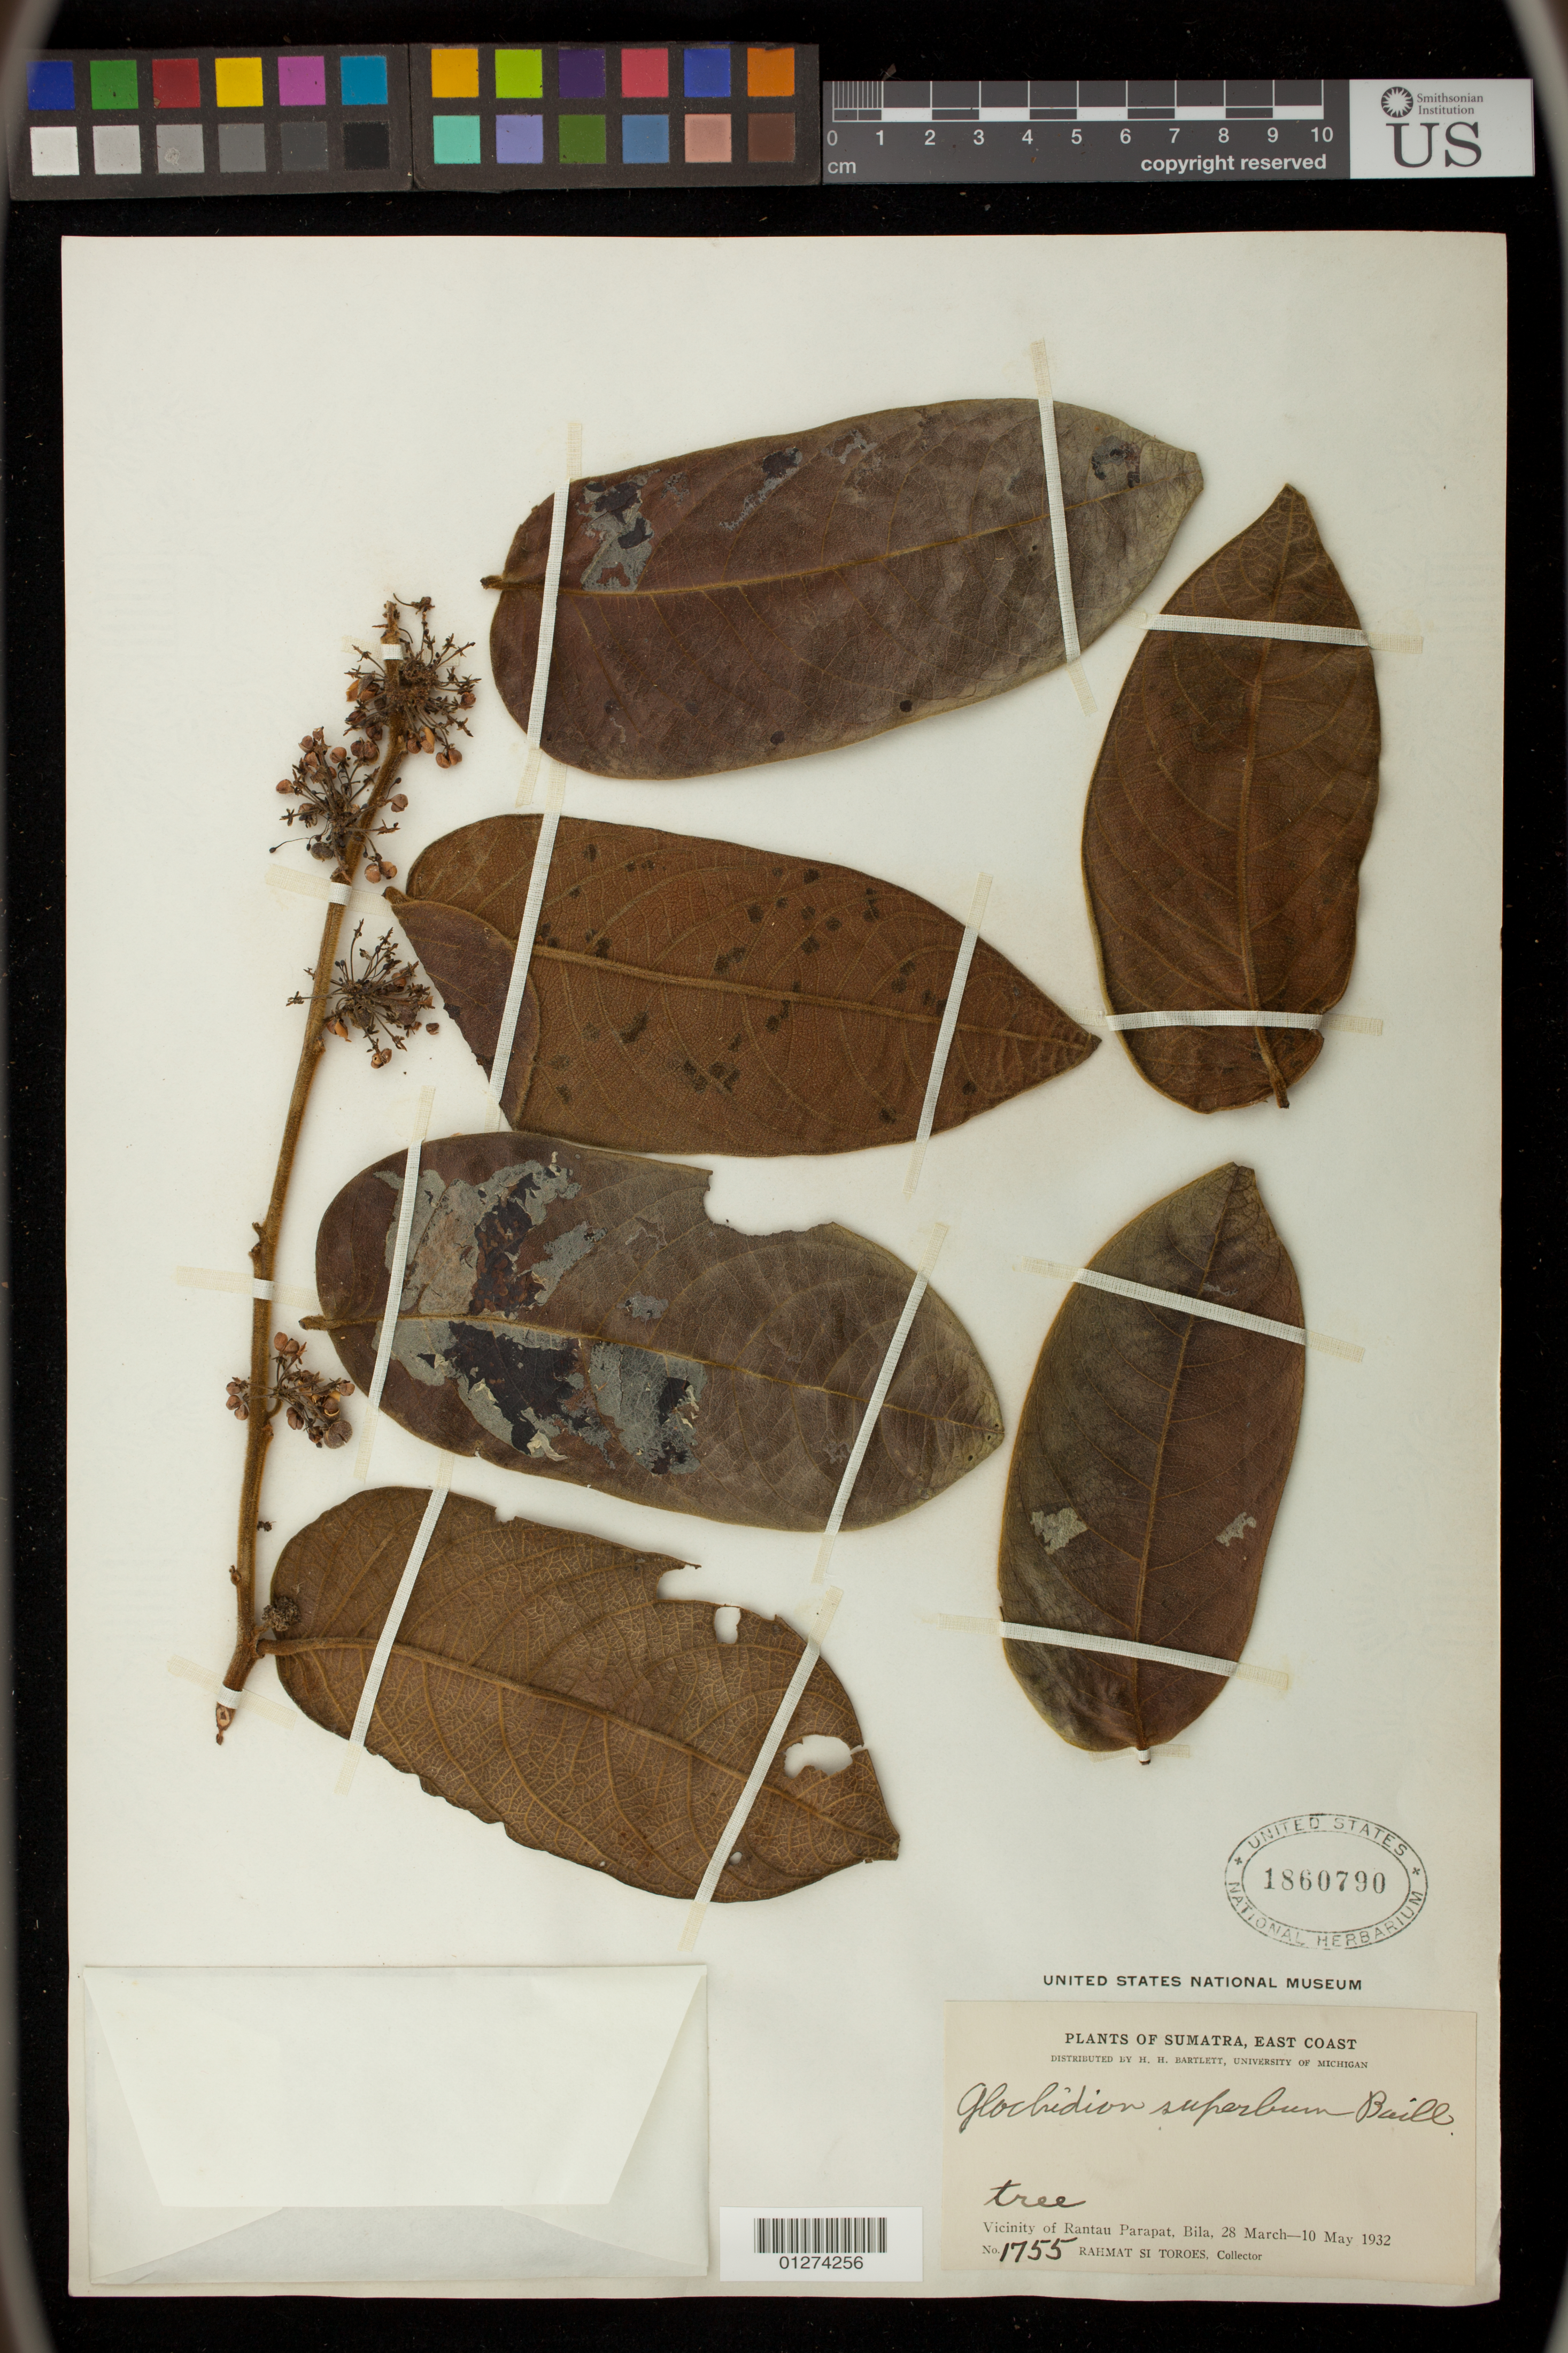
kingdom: Plantae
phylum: Tracheophyta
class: Magnoliopsida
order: Malpighiales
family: Phyllanthaceae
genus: Glochidion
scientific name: Glochidion superbum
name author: Baill.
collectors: Rahmat Si Boeea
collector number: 1755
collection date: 1932-03-28/1932-05-10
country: Indonesia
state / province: Sumatra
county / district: Sumatera Utara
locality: Vicinity of Rantau Parapat, Bila, Sumatra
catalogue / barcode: US 1860790